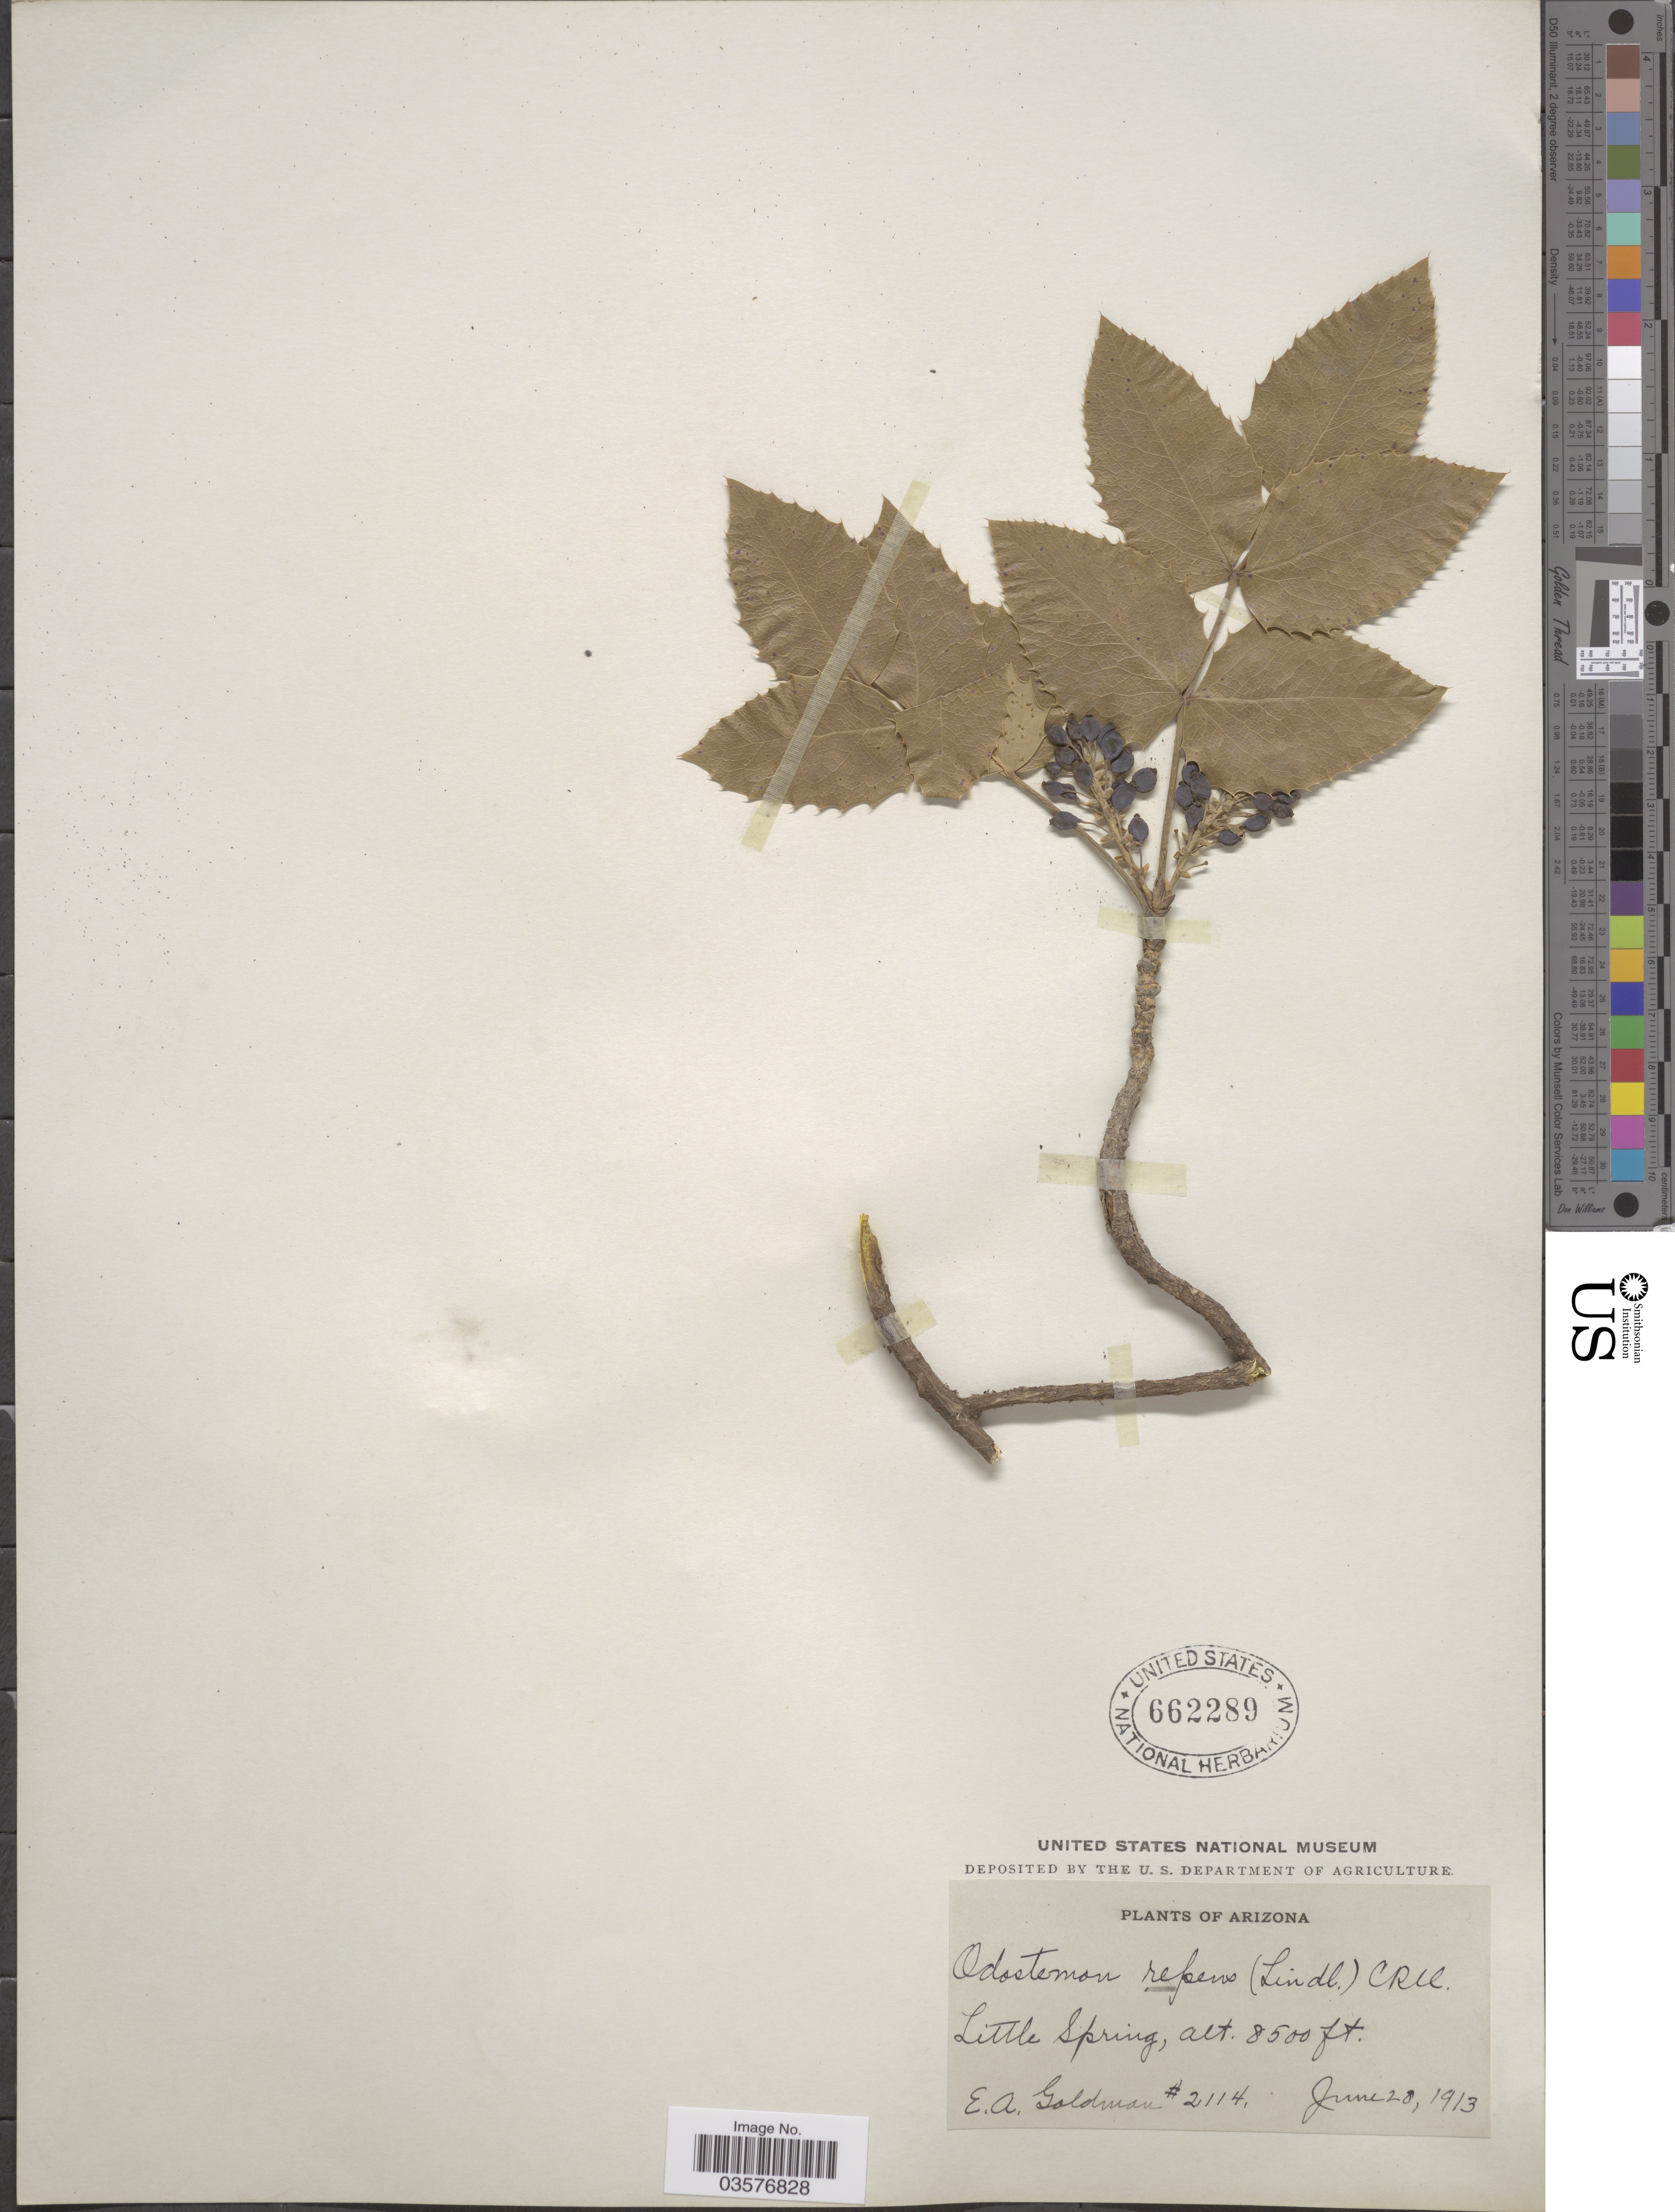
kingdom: Plantae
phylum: Tracheophyta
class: Magnoliopsida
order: Ranunculales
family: Berberidaceae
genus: Mahonia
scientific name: Mahonia repens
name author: (Lindl.) G. Don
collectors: E. A. Goldman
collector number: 2114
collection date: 1913-06-28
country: United States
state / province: Arizona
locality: Little Spring.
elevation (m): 2591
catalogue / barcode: US 662289